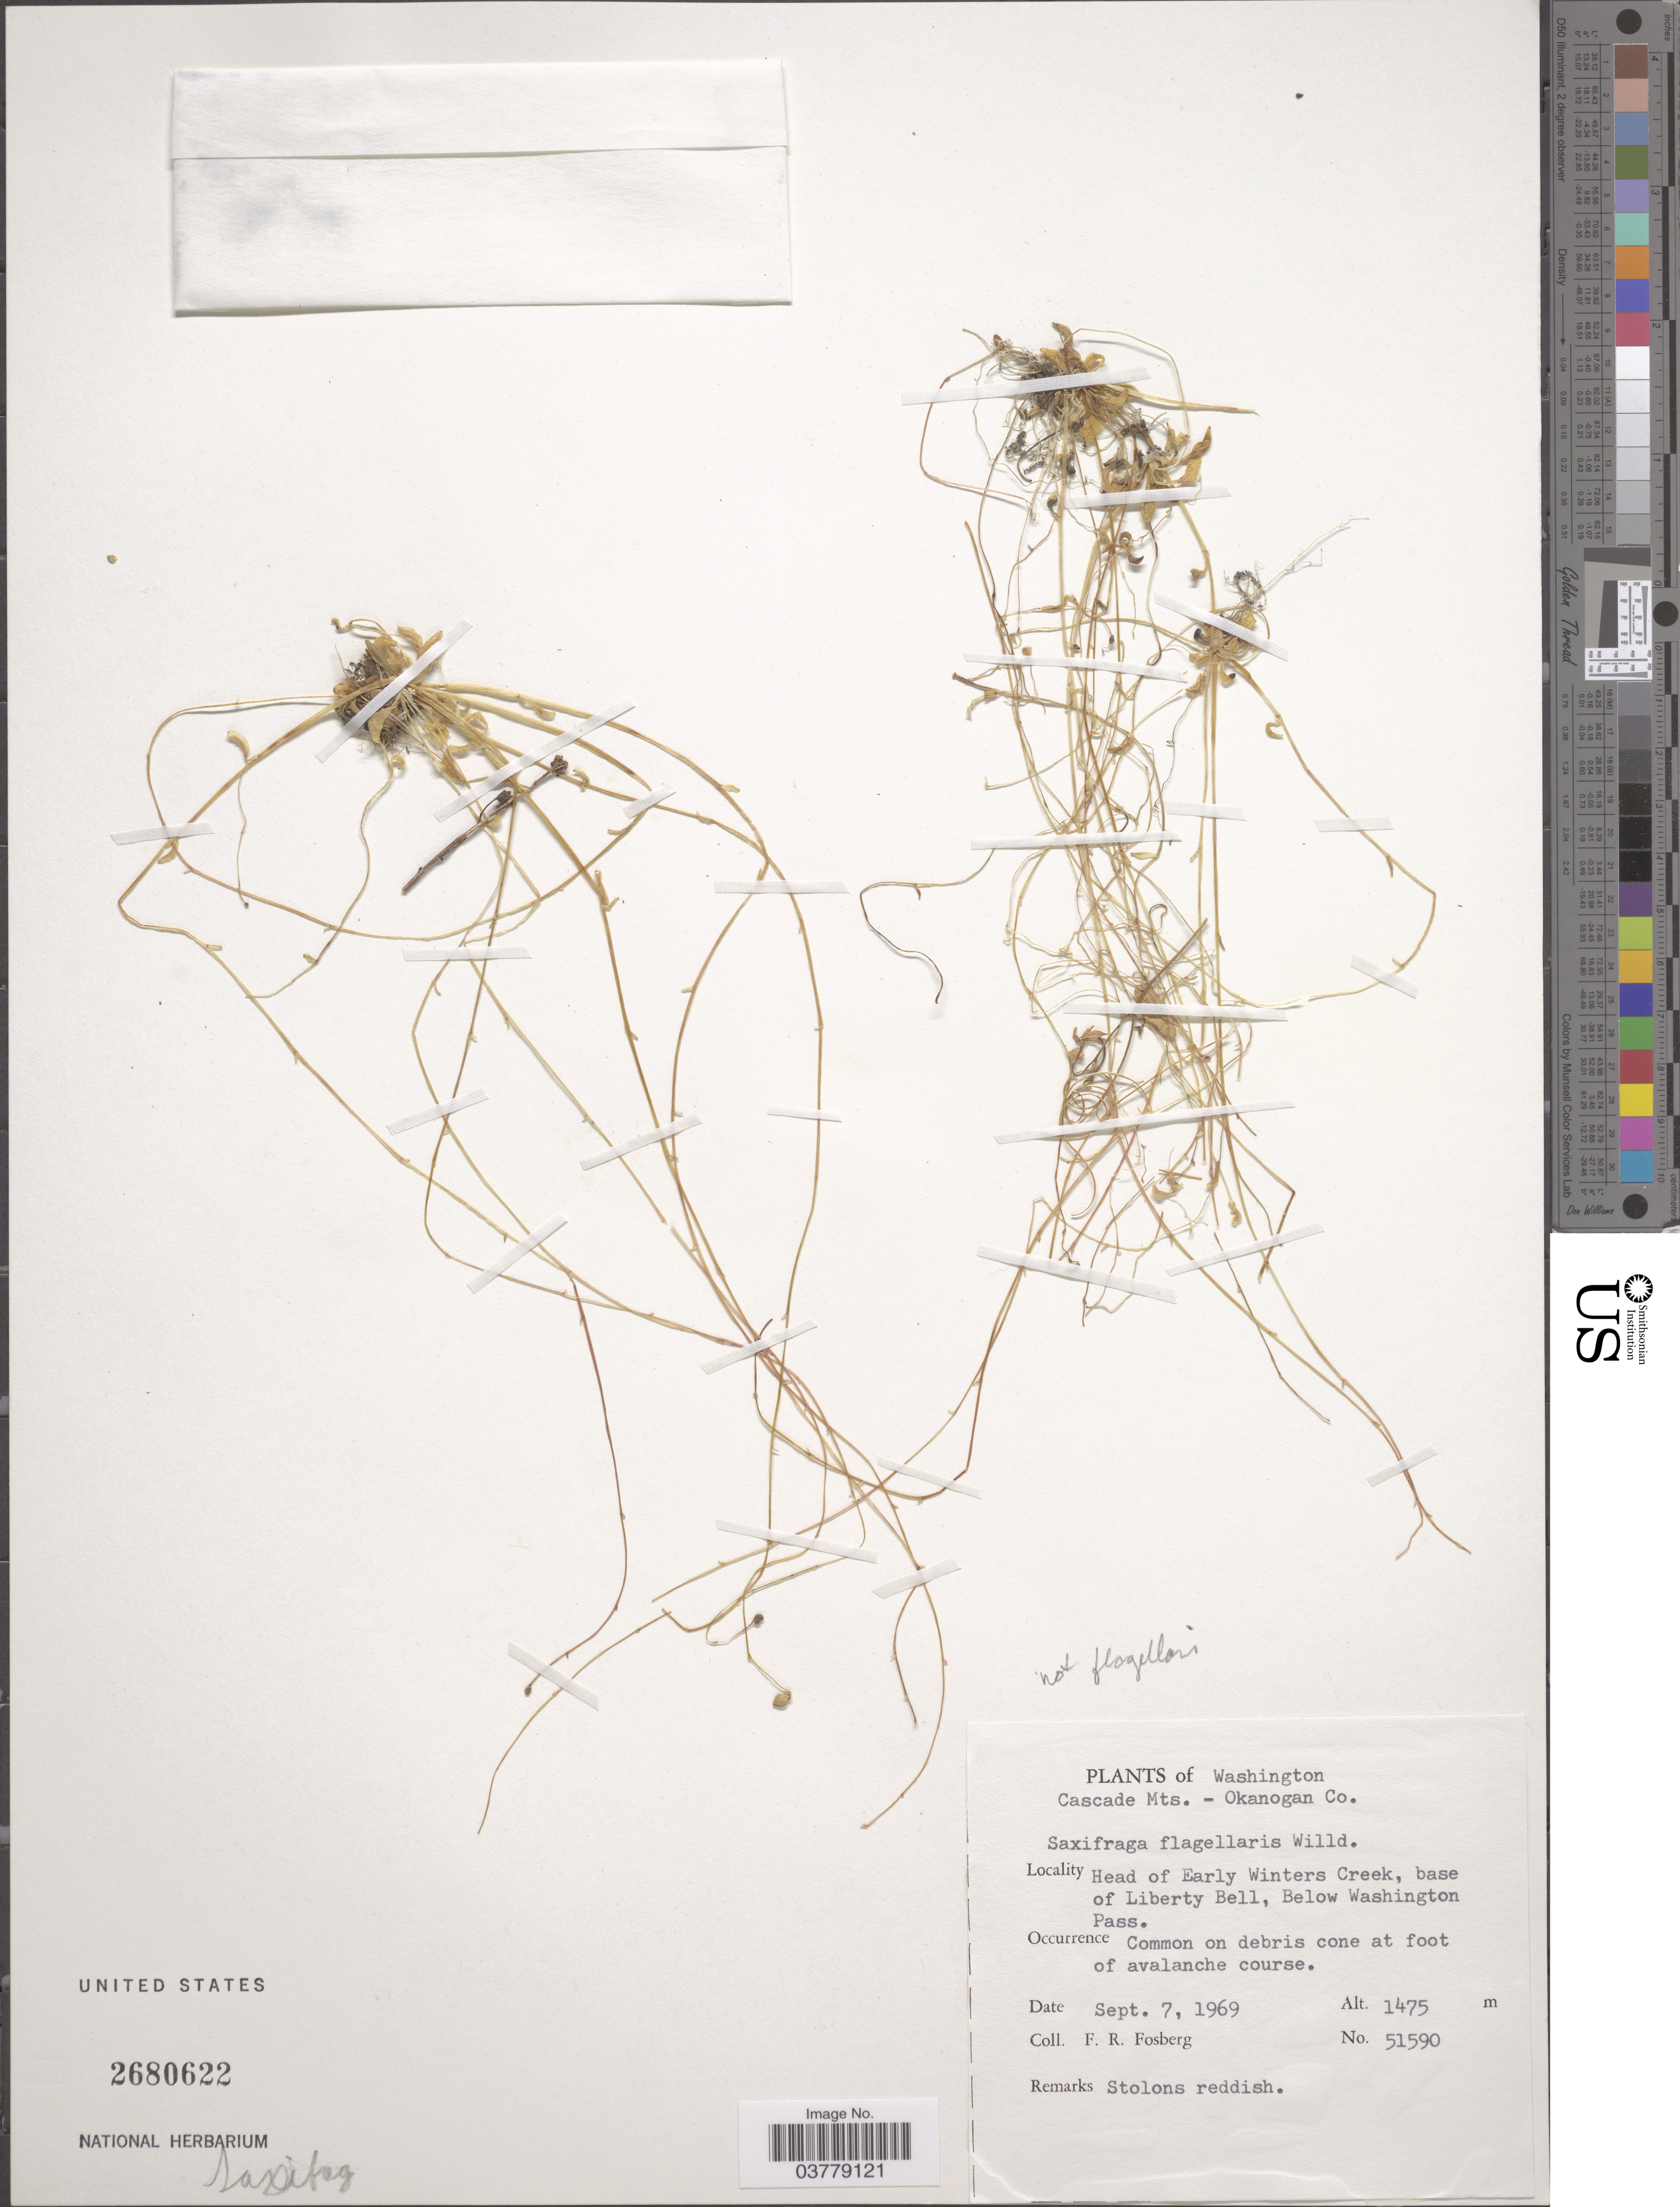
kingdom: Plantae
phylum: Tracheophyta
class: Magnoliopsida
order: Saxifragales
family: Saxifragaceae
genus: Saxifraga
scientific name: Saxifraga flagellaris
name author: Willd. ex Sternb.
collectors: F. R. Fosberg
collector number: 51590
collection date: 1969-09-07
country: United States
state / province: Washington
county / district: Okanogan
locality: Cascade Mts. - Okanogan Co. Head of Early Winters Creek, base of Liberty Bell, Below Washington Pass. On debris cone at foot of avalanche course.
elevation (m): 1475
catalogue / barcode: US 2680622